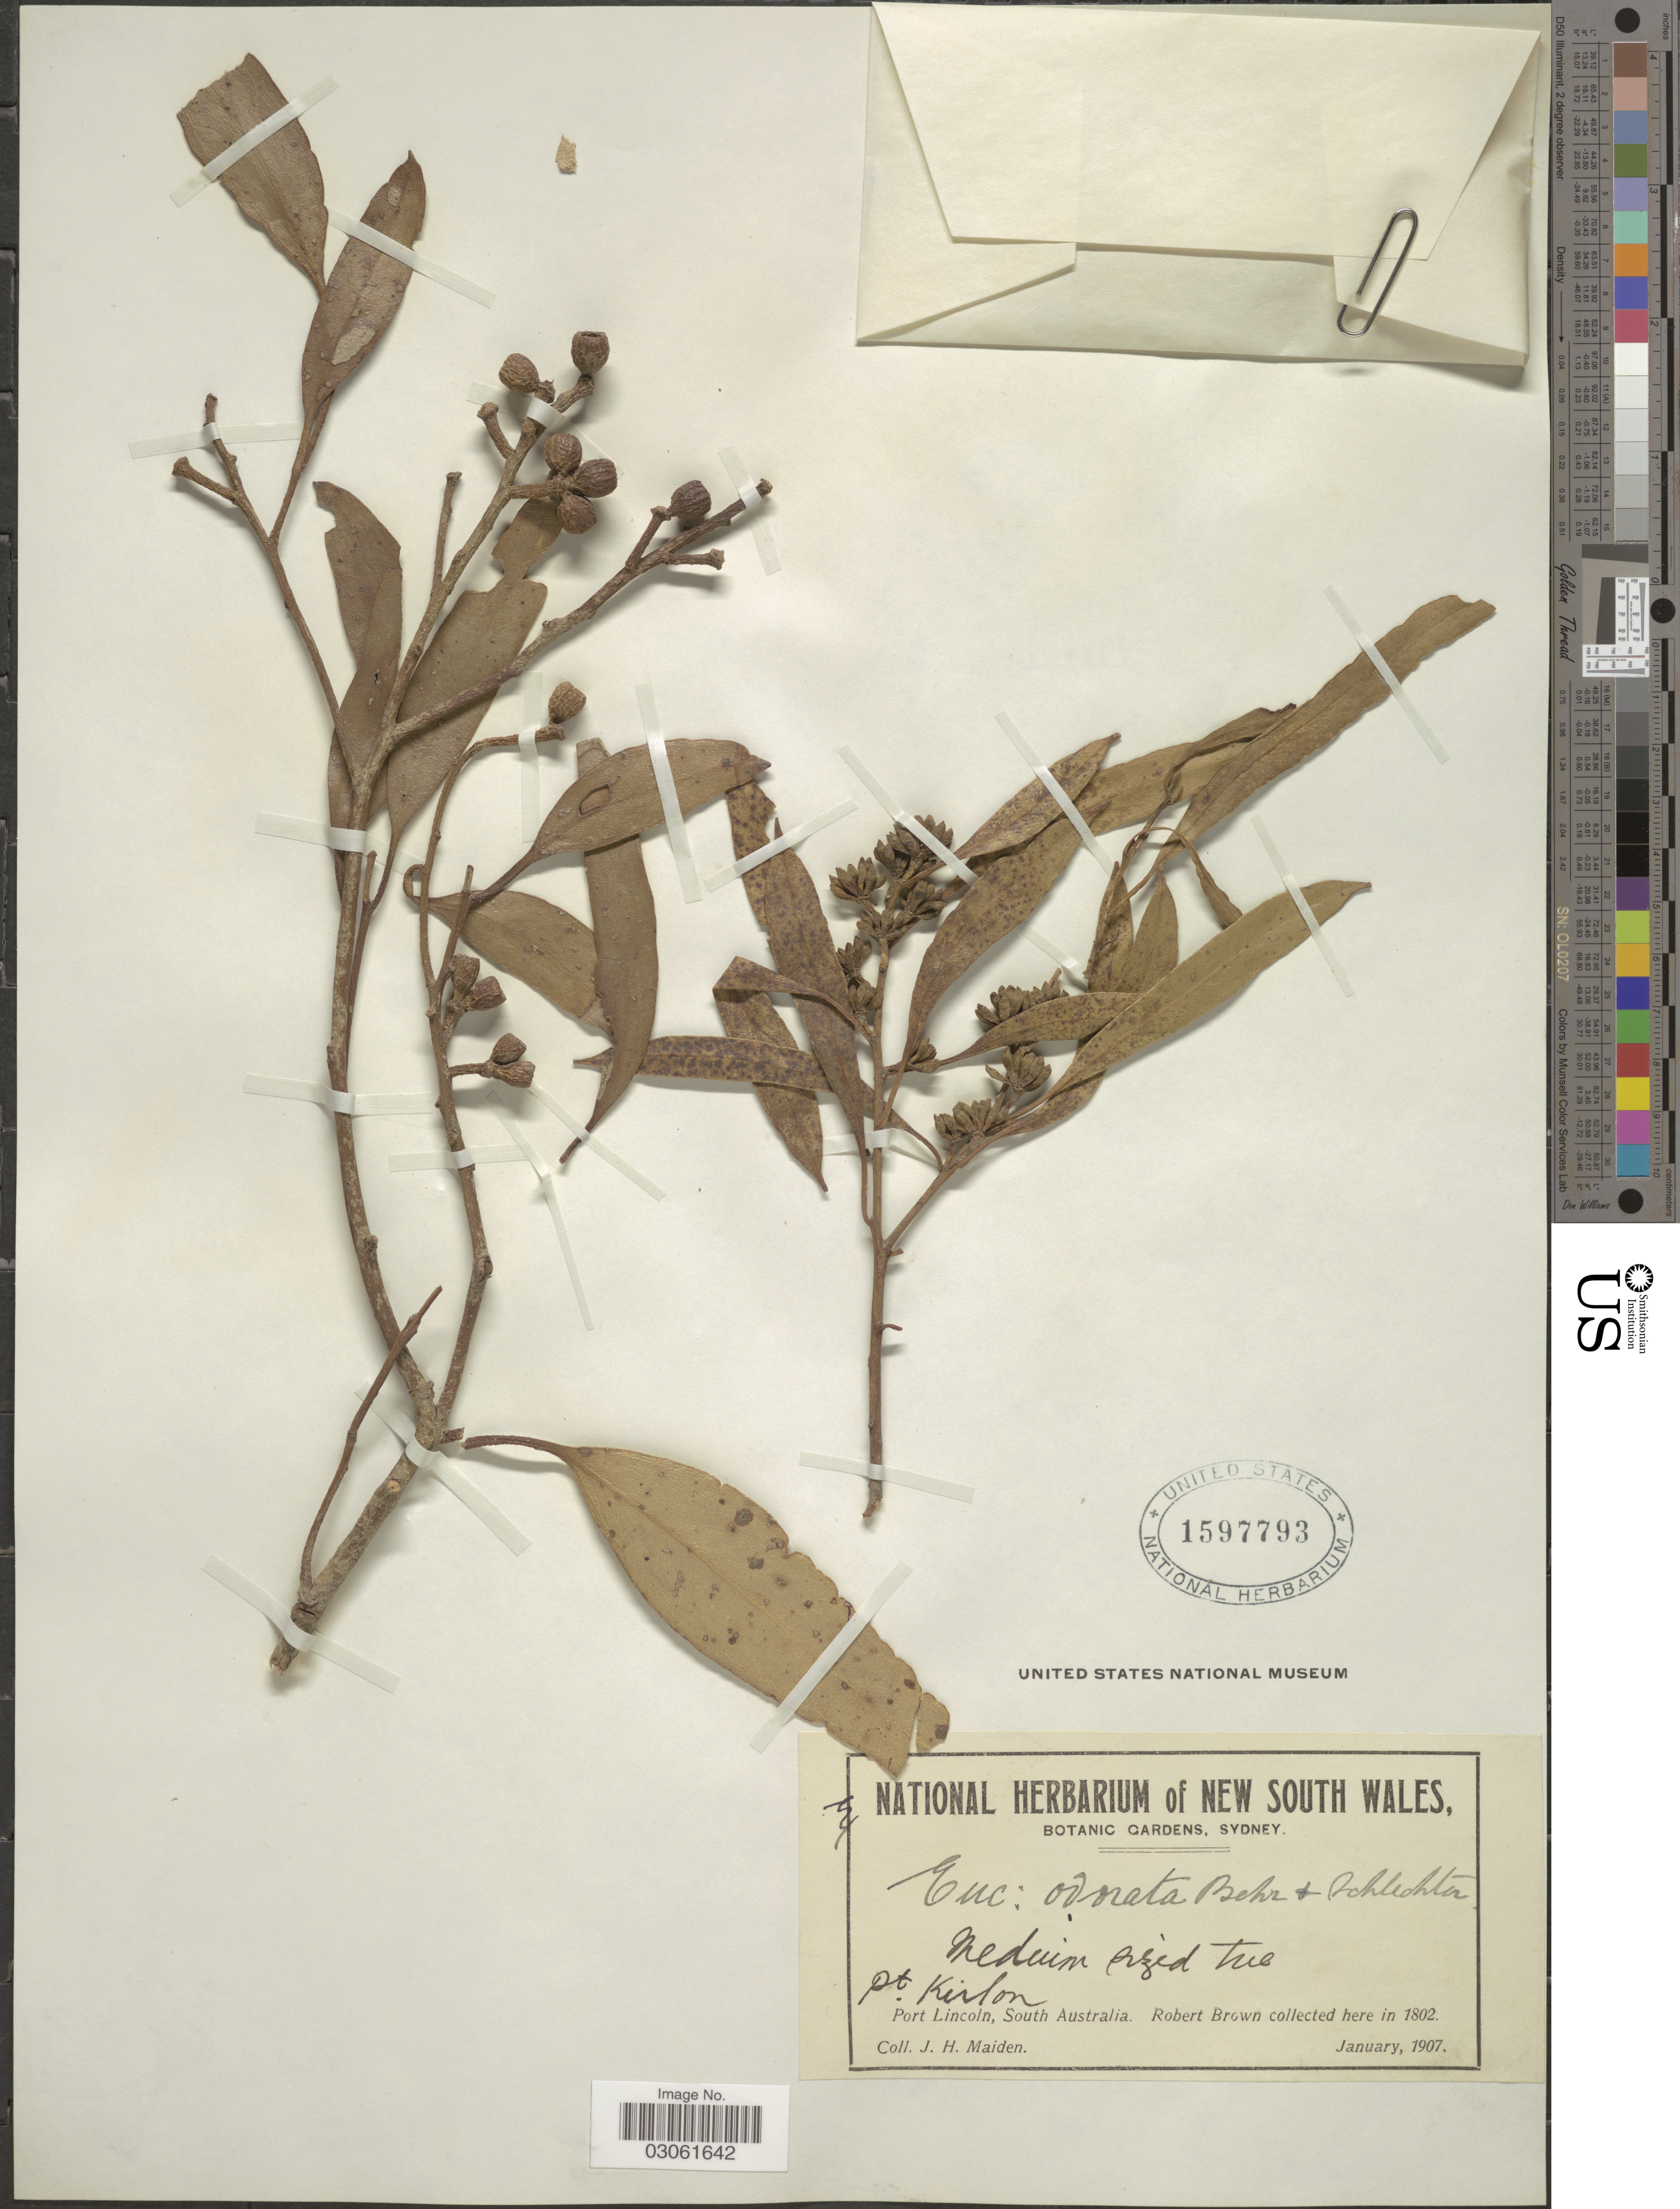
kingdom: Plantae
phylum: Tracheophyta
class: Magnoliopsida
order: Myrtales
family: Myrtaceae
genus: Eucalyptus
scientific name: Eucalyptus odorata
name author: Behr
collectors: J. Maiden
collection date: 1907-01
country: Australia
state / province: South Australia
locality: Port Lincoln.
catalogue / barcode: US 1597793